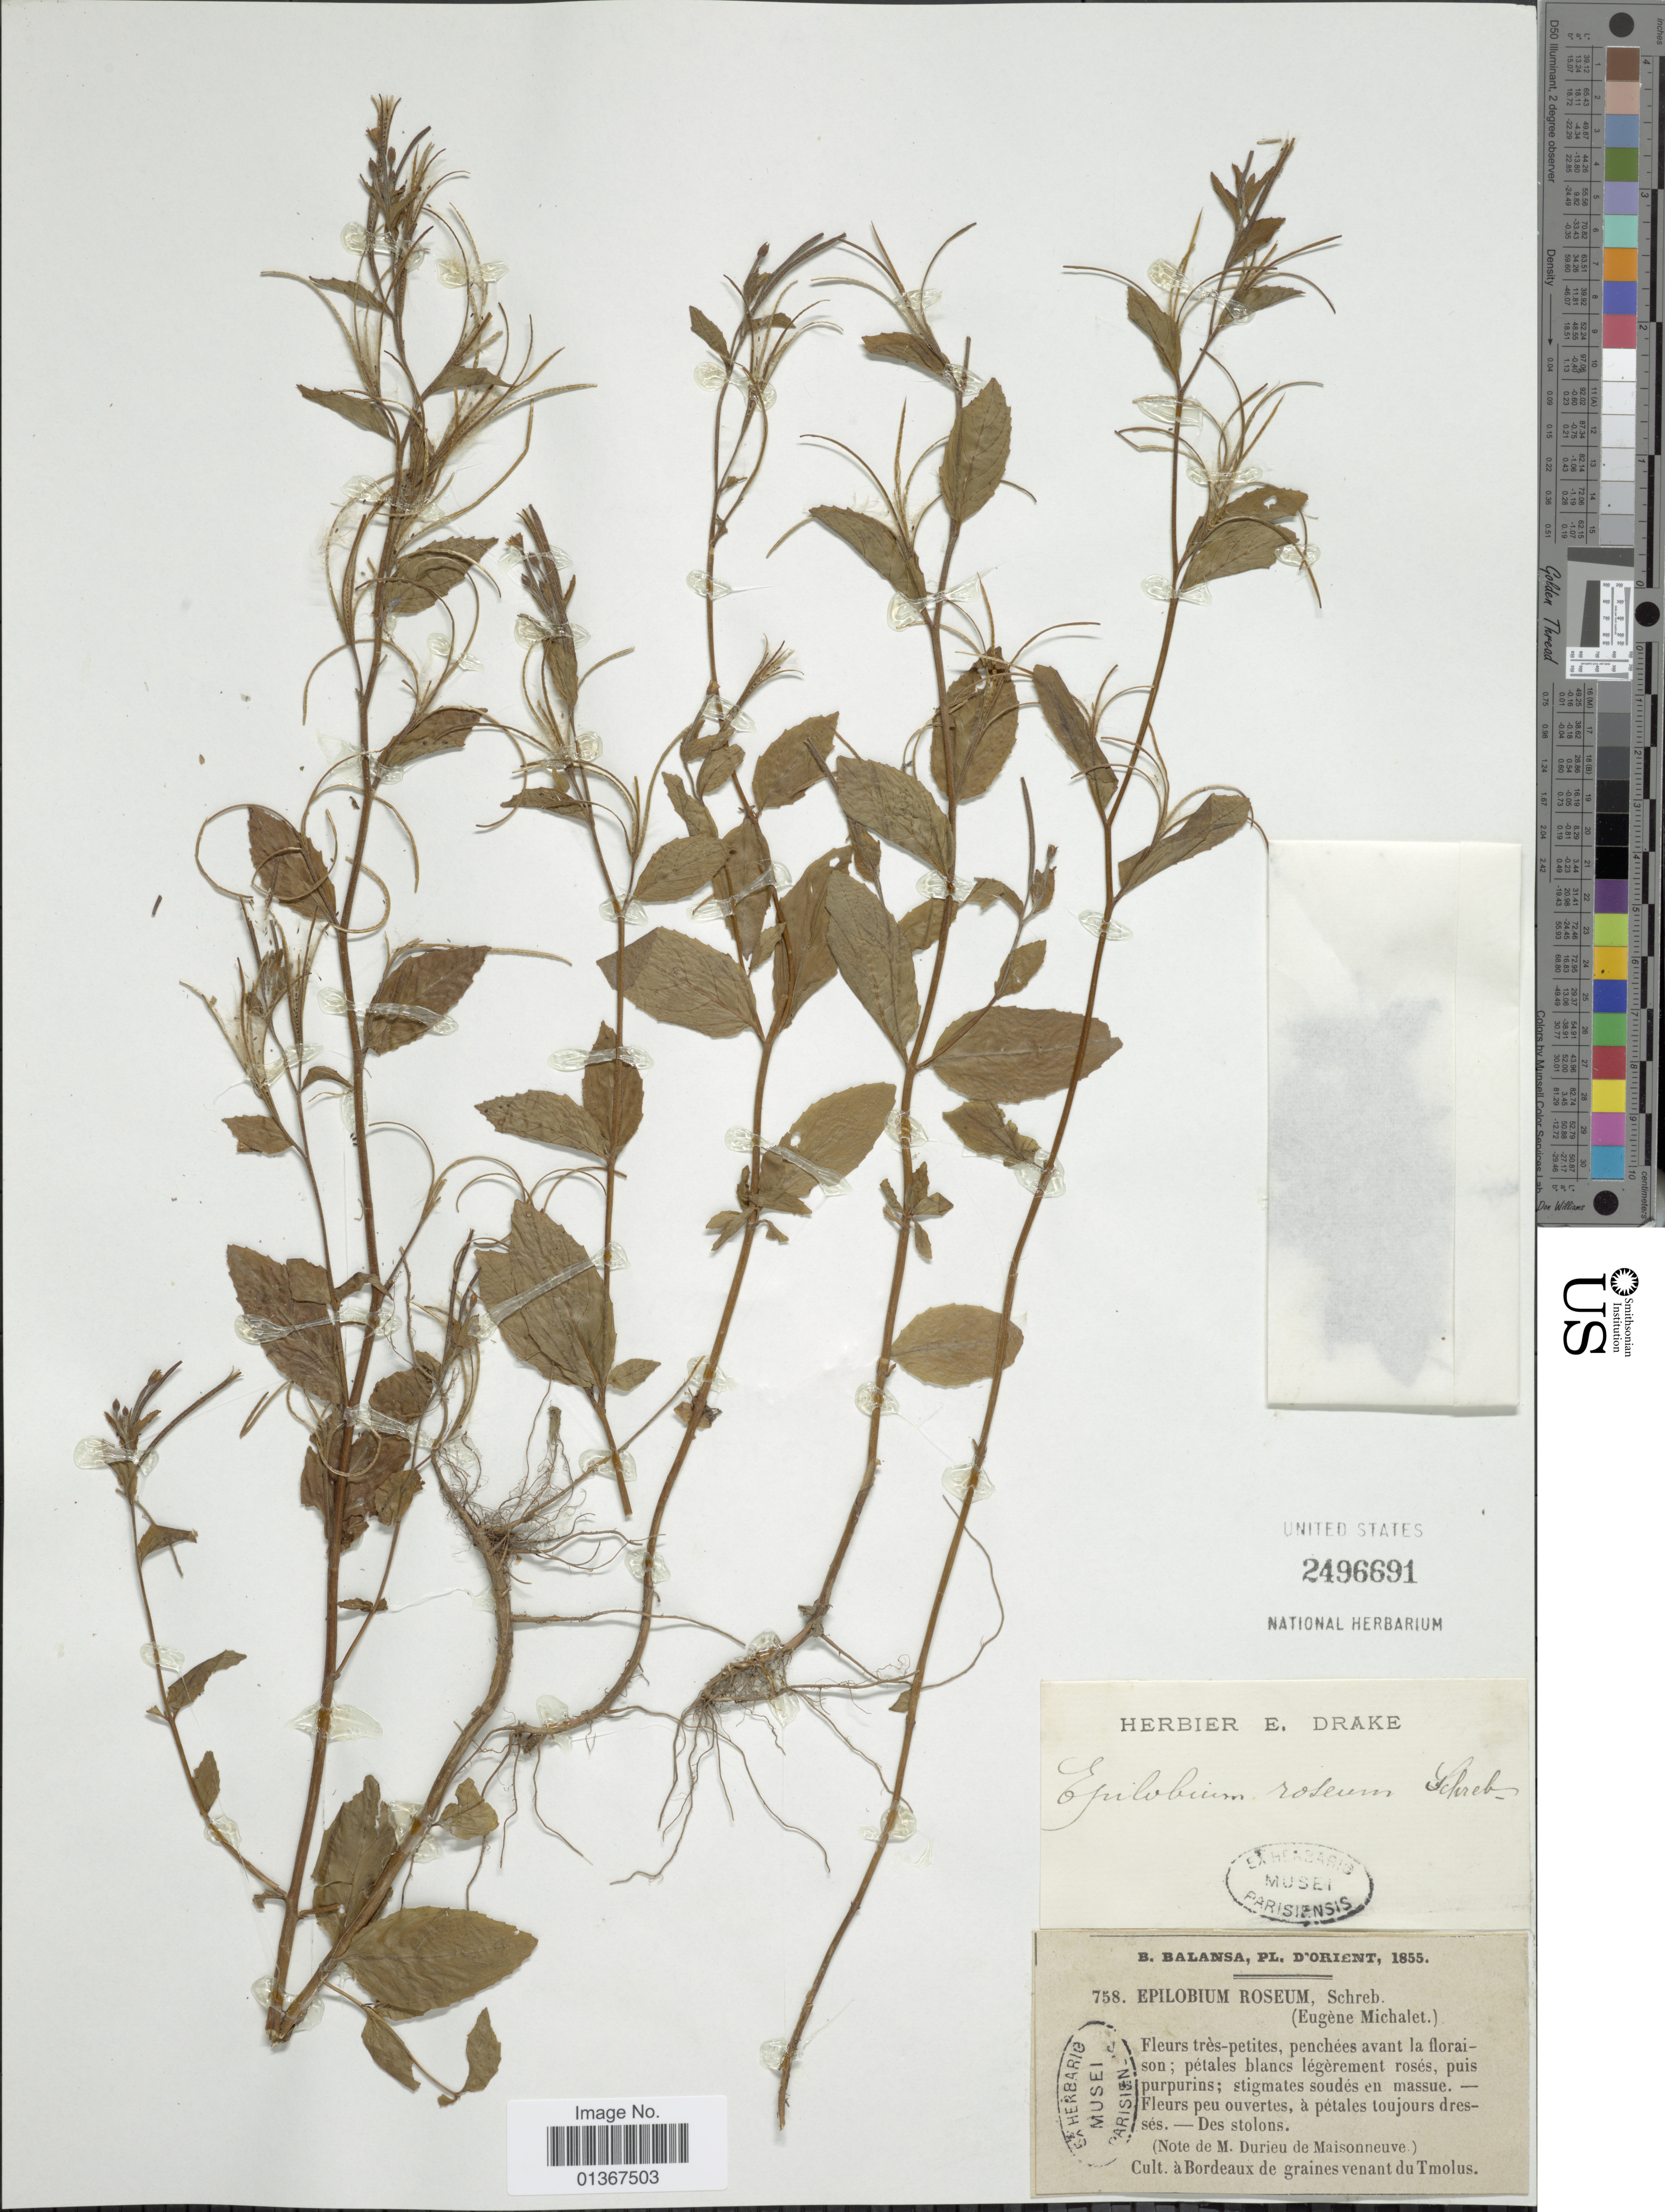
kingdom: Plantae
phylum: Tracheophyta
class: Magnoliopsida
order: Myrtales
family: Onagraceae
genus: Epilobium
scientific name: Epilobium roseum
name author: Schreb.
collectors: B. Balansa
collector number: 758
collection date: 1855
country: France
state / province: Nouvelle-Aquitaine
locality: D'Orient. Cult. à Bordeaux de graines venant du Tmolus.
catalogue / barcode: US 2496691